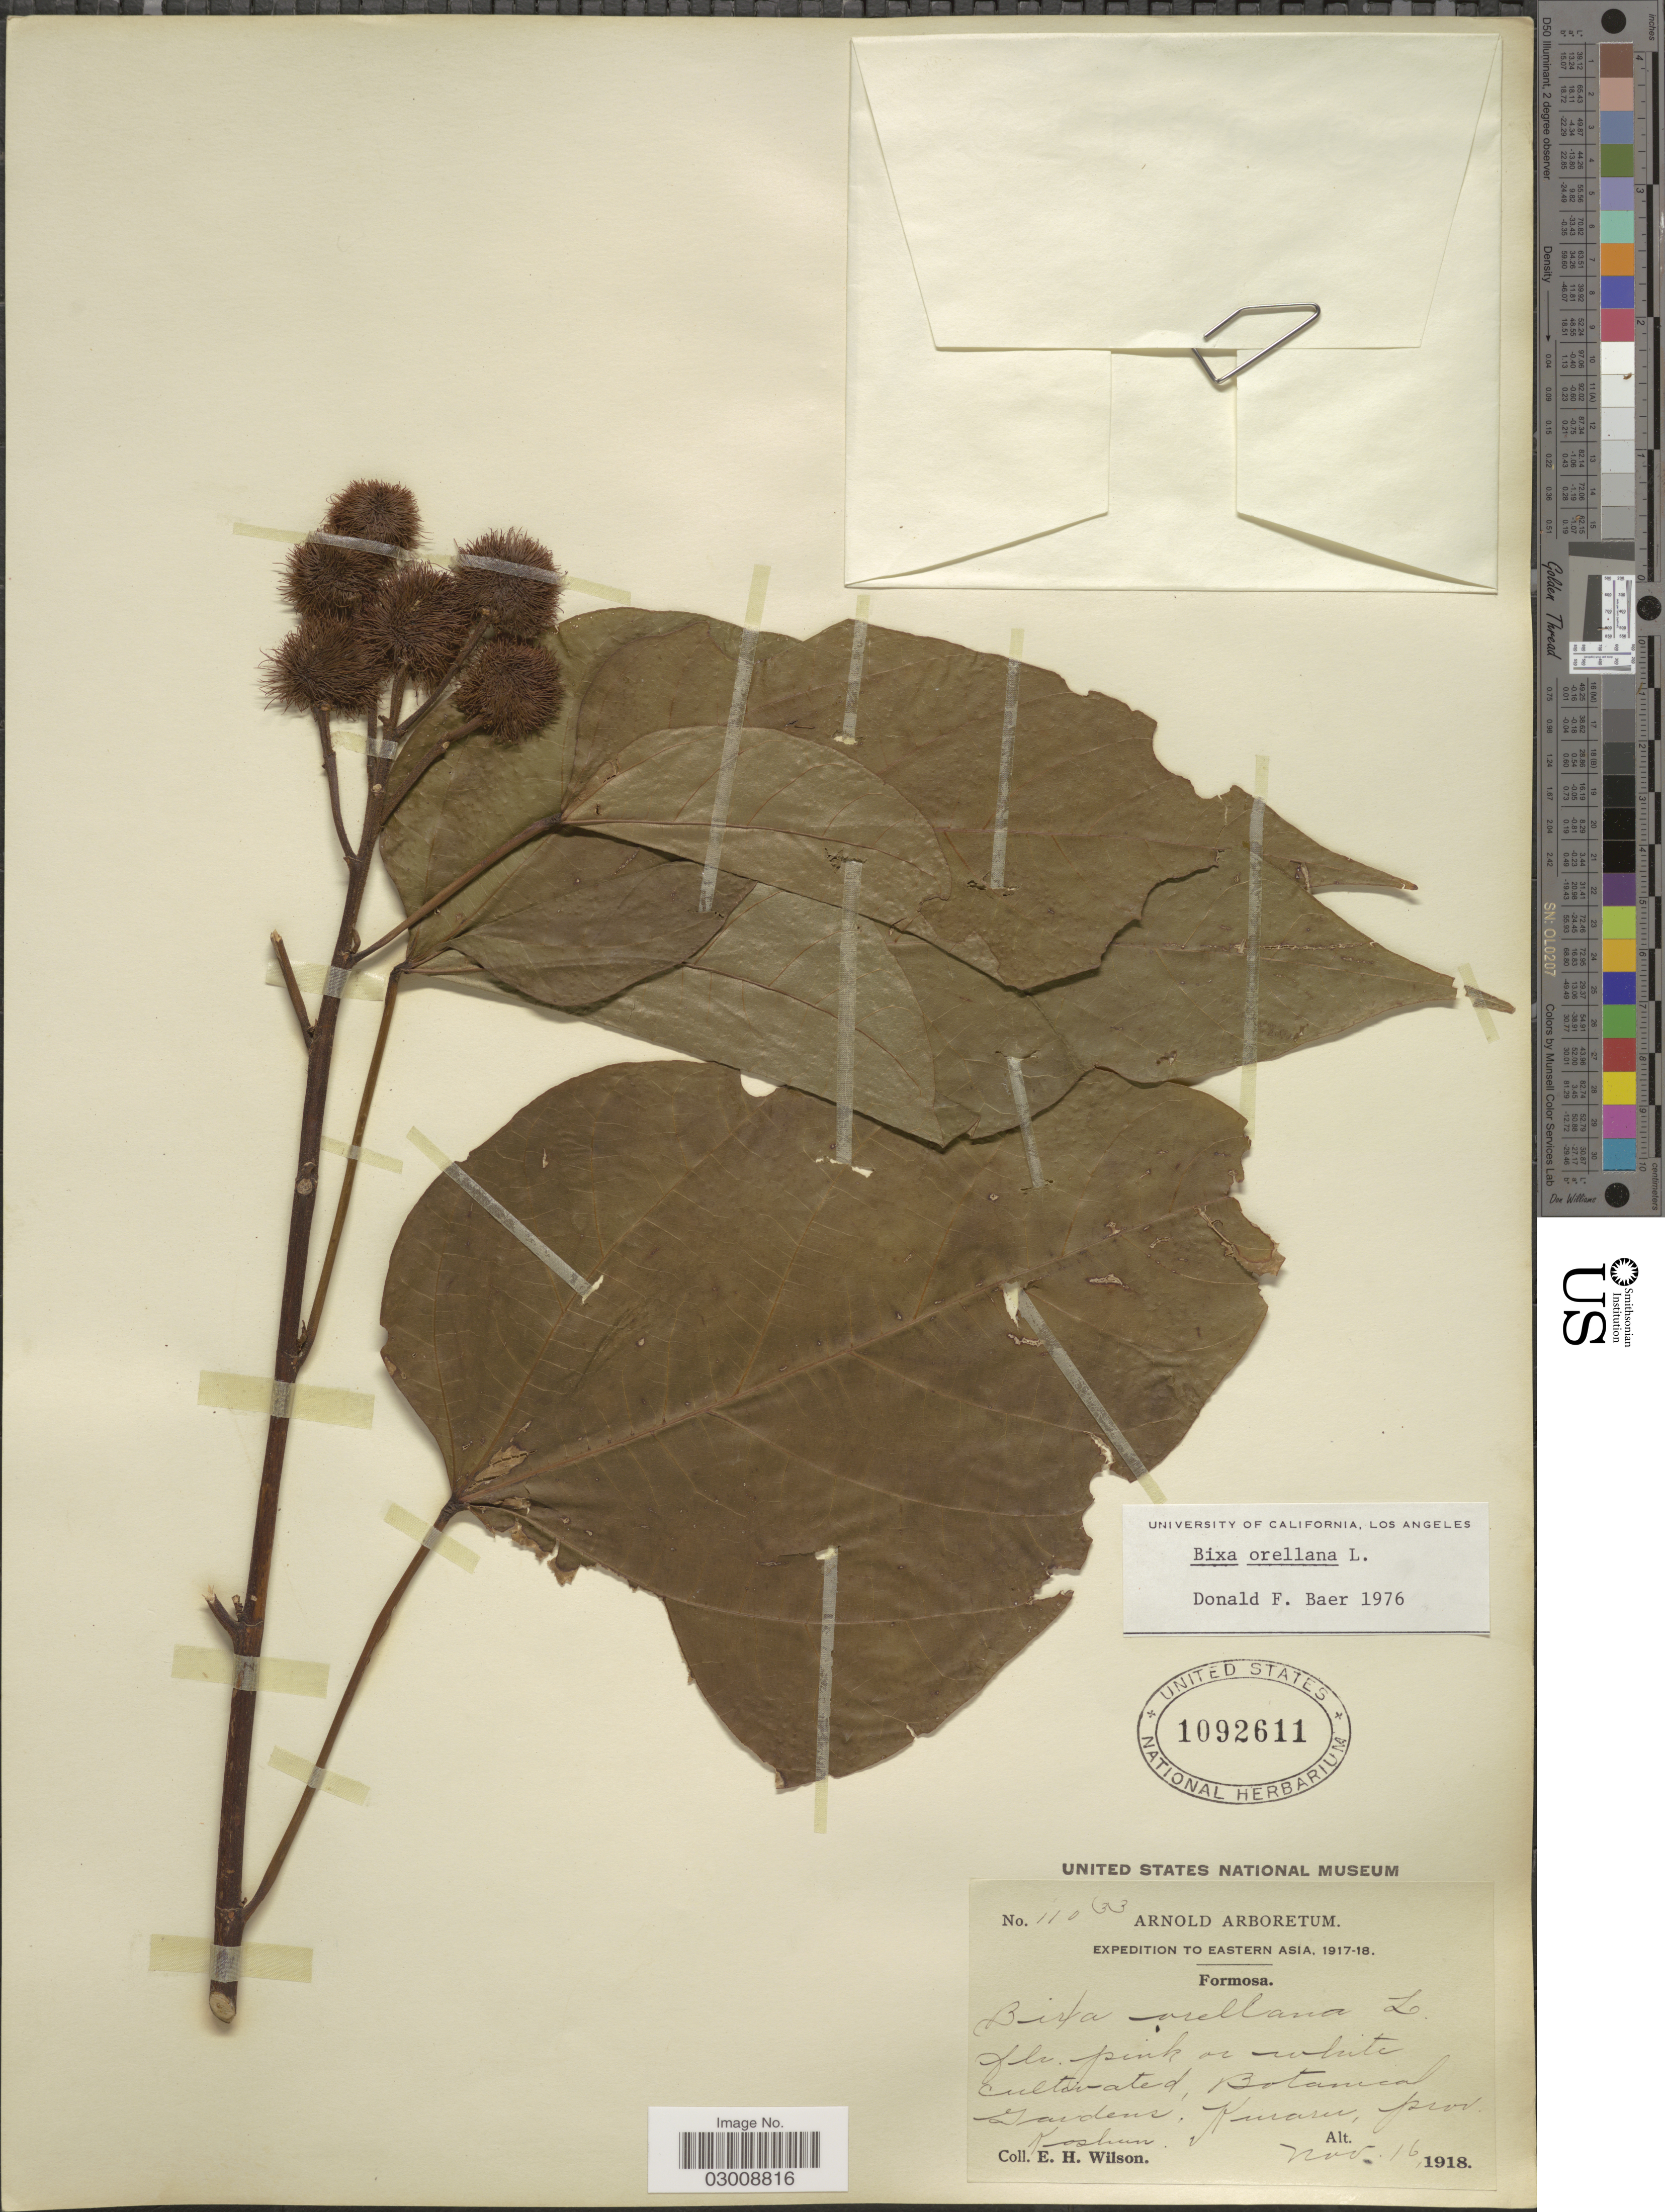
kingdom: Plantae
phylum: Tracheophyta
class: Magnoliopsida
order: Malvales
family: Bixaceae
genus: Bixa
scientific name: Bixa orellana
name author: L.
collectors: E. Wilson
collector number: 11033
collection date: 1918-11-16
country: Taiwan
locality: To Eastern Asia. Formosa. Botanical Gardens. Kuraru, prov. Koshun.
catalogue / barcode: US 1092611